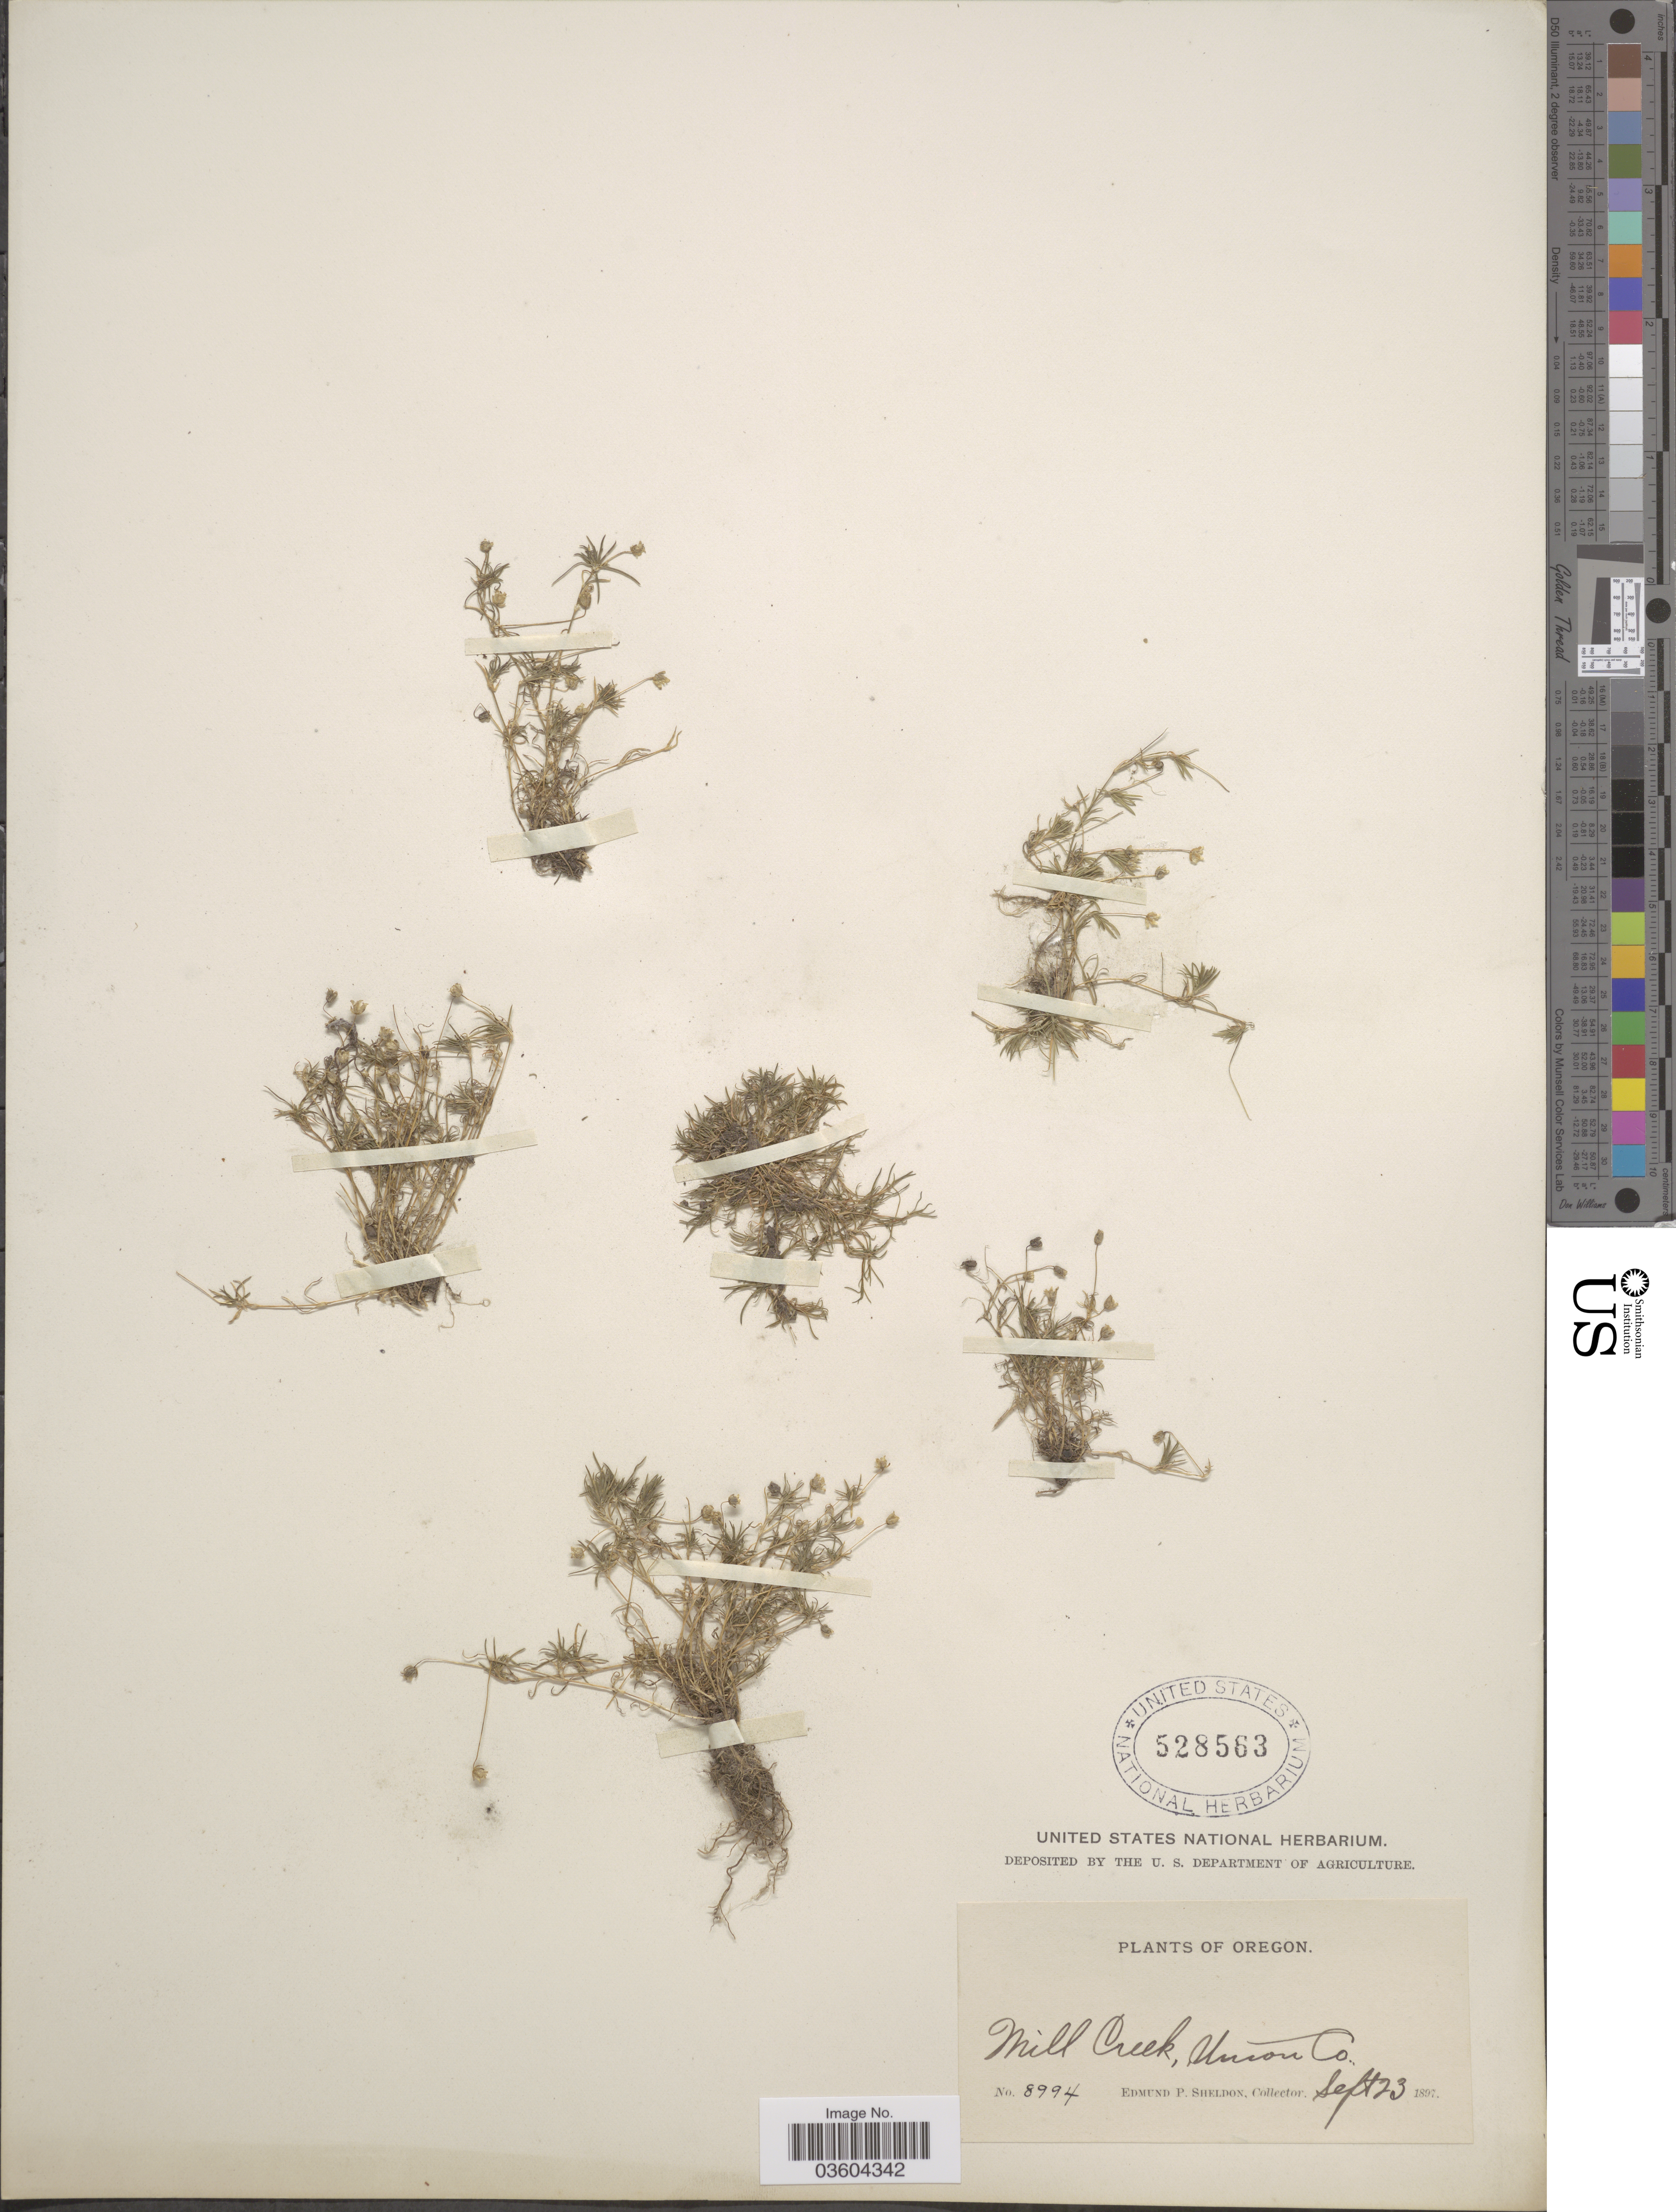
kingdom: Plantae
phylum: Tracheophyta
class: Magnoliopsida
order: Caryophyllales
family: Caryophyllaceae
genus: Sagina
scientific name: Sagina sp.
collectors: E. P. Sheldon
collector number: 8994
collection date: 1897-09-23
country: United States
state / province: Oregon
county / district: Union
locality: Mill Creek, Union Co.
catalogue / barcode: US 528563